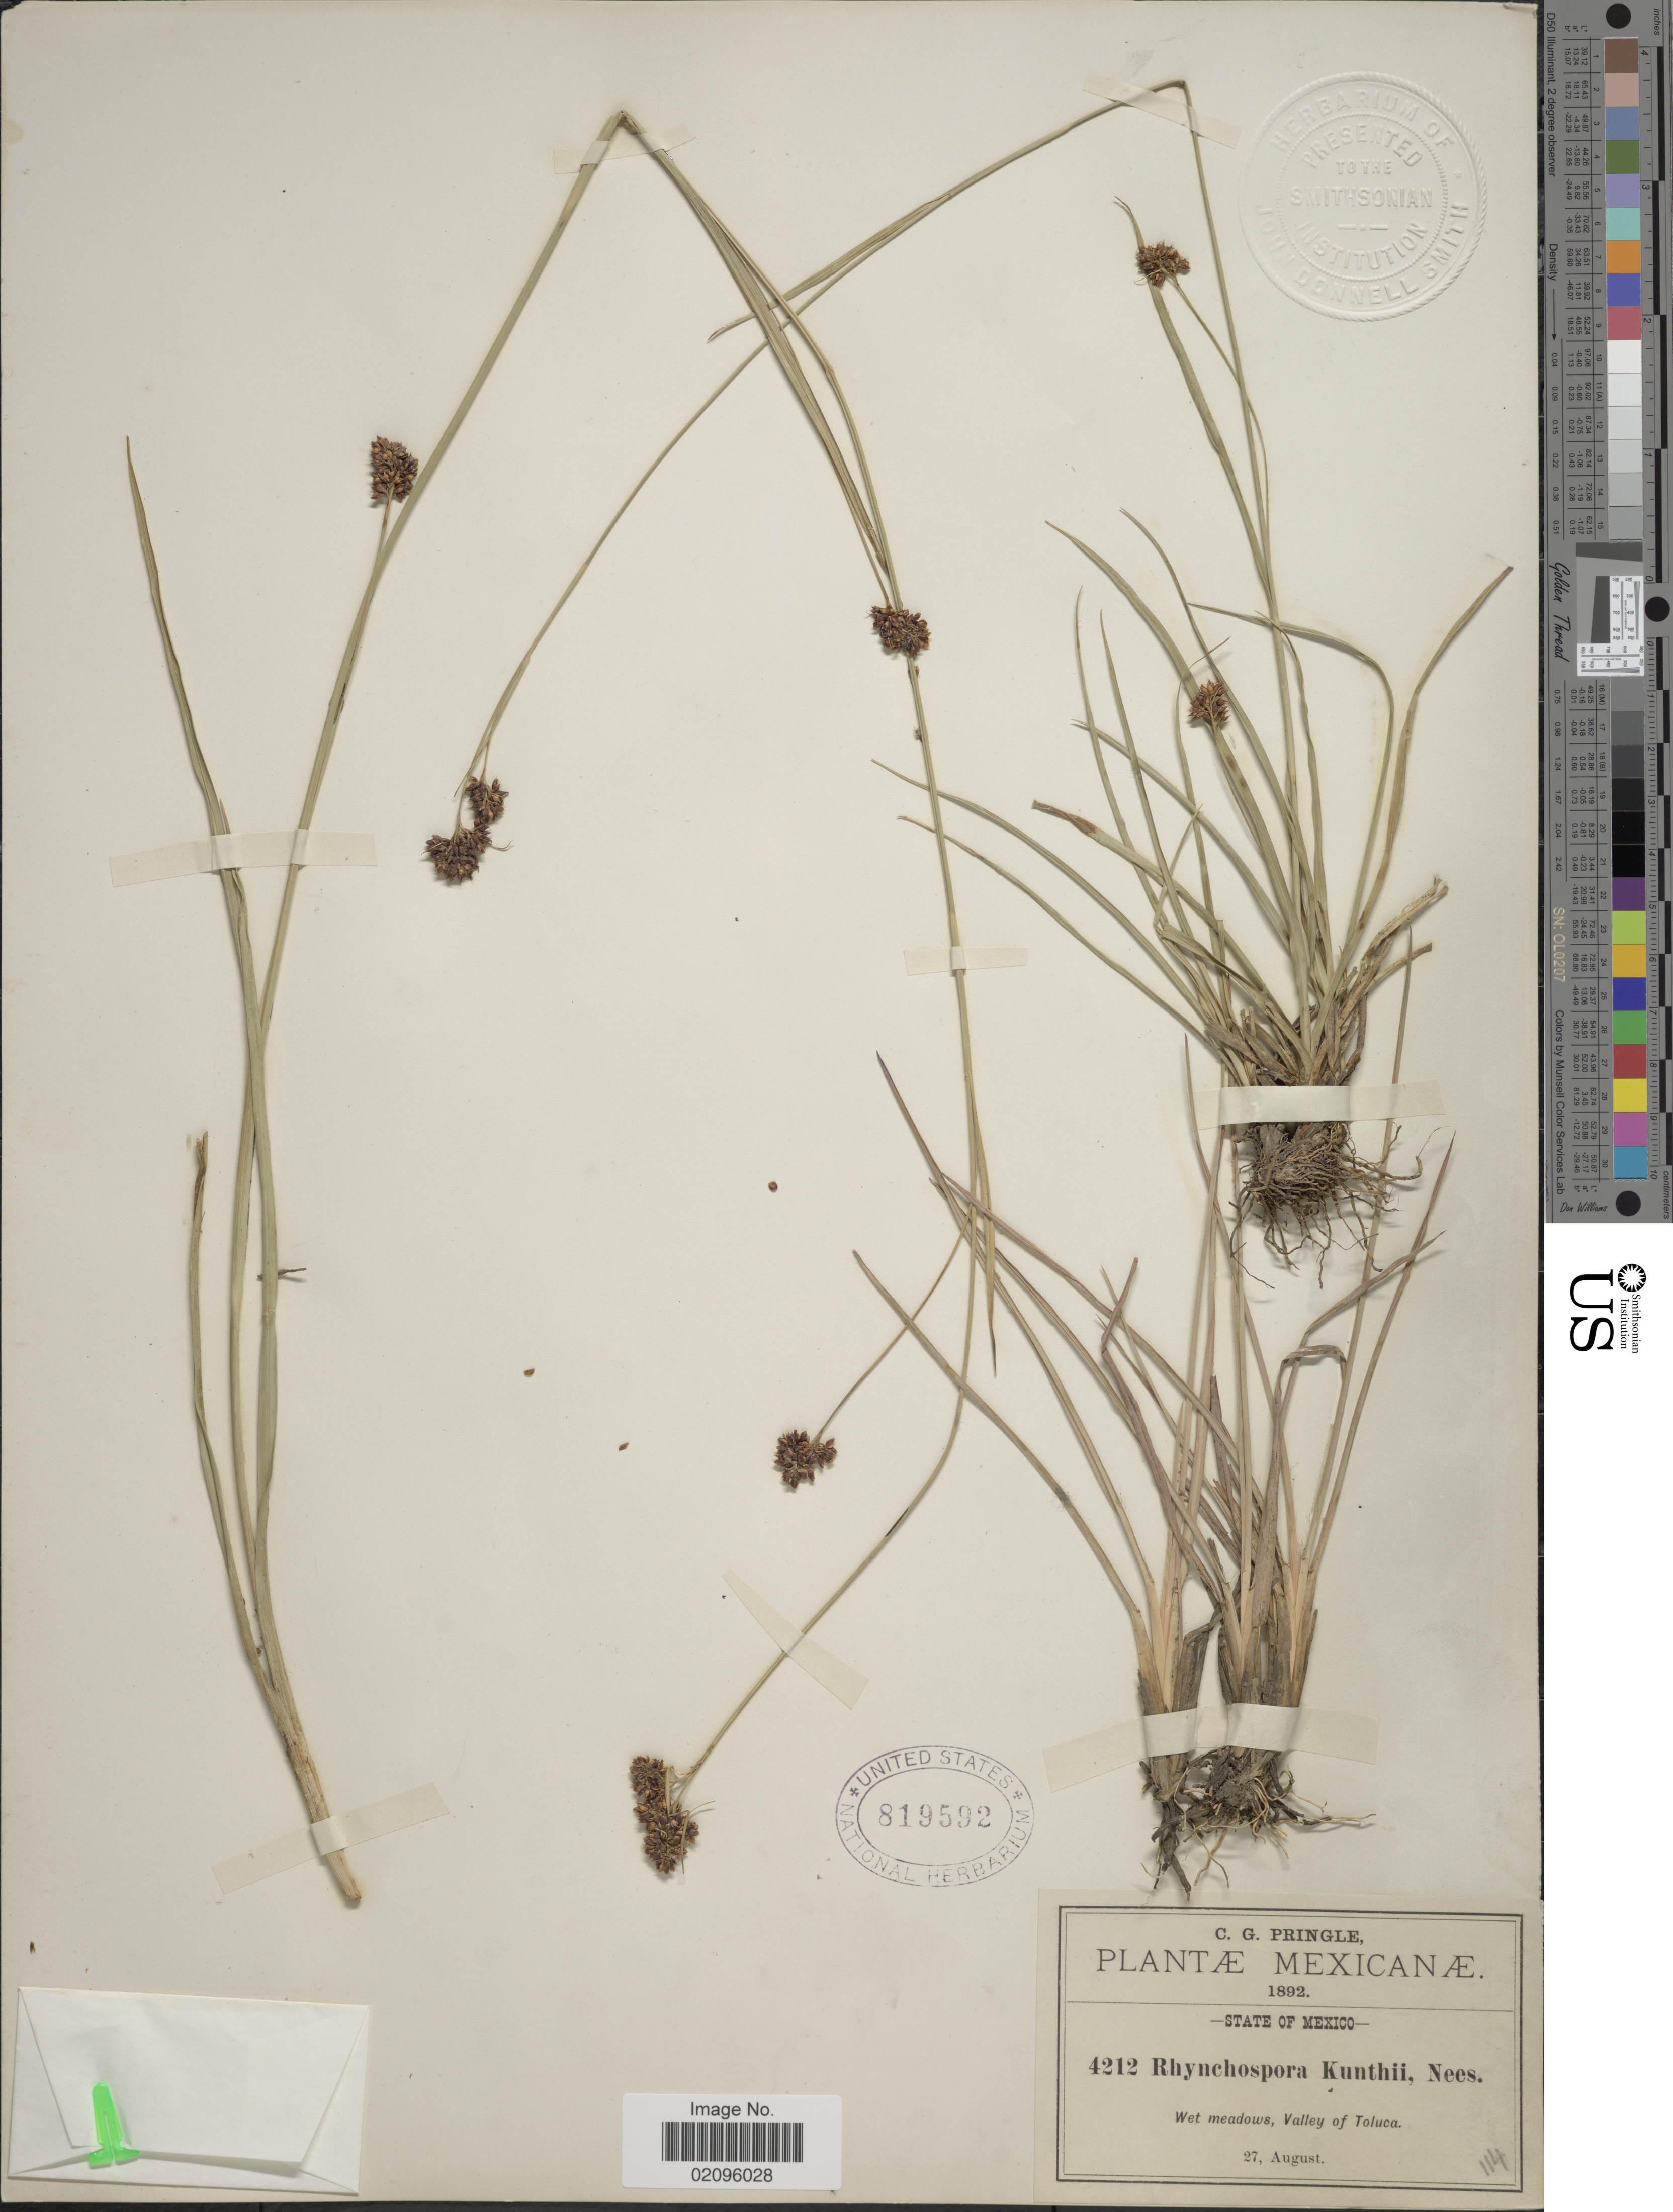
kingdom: Plantae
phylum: Tracheophyta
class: Liliopsida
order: Poales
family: Cyperaceae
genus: Rhynchospora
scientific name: Rhynchospora kunthii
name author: Nees ex Kunth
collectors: C. G. Pringle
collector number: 4212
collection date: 1892-08-27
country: Mexico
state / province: México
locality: Wet meadows, Valley of Toluca.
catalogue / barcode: US 819592